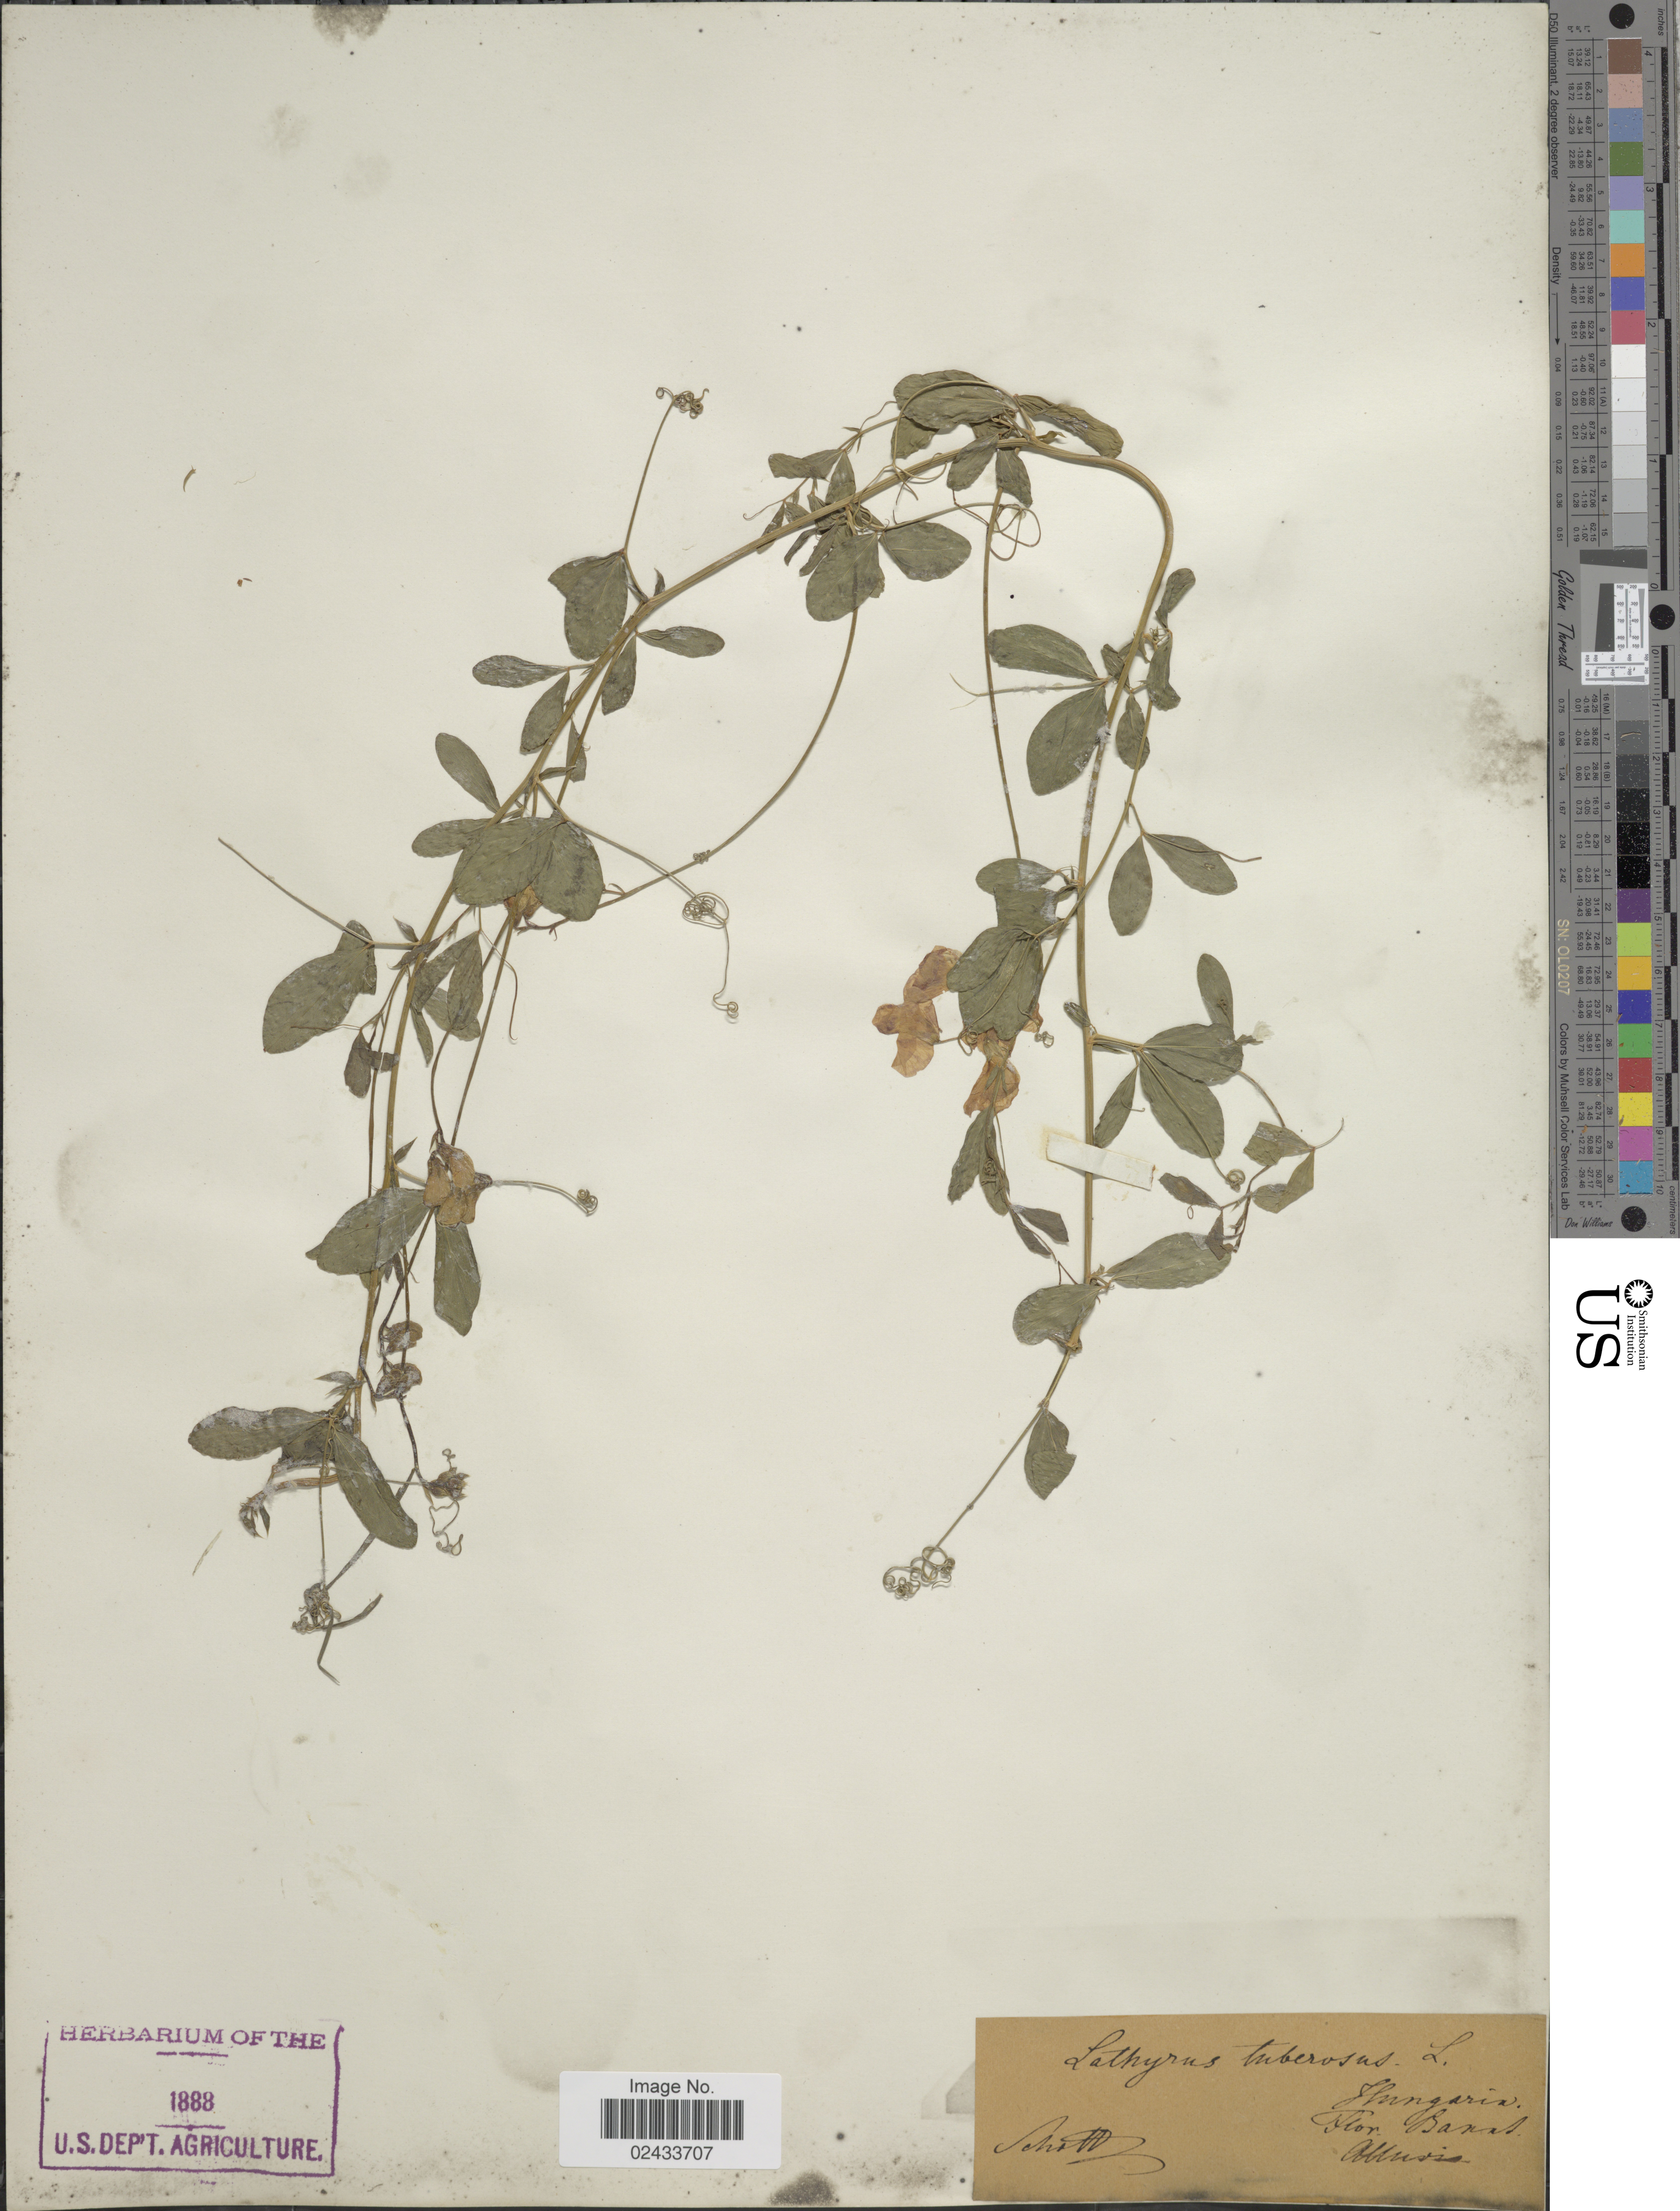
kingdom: Plantae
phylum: Tracheophyta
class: Magnoliopsida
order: Fabales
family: Fabaceae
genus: Lathyrus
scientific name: Lathyrus tuberosus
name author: L.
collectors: Schott, --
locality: Flor. Banat, Alluvio